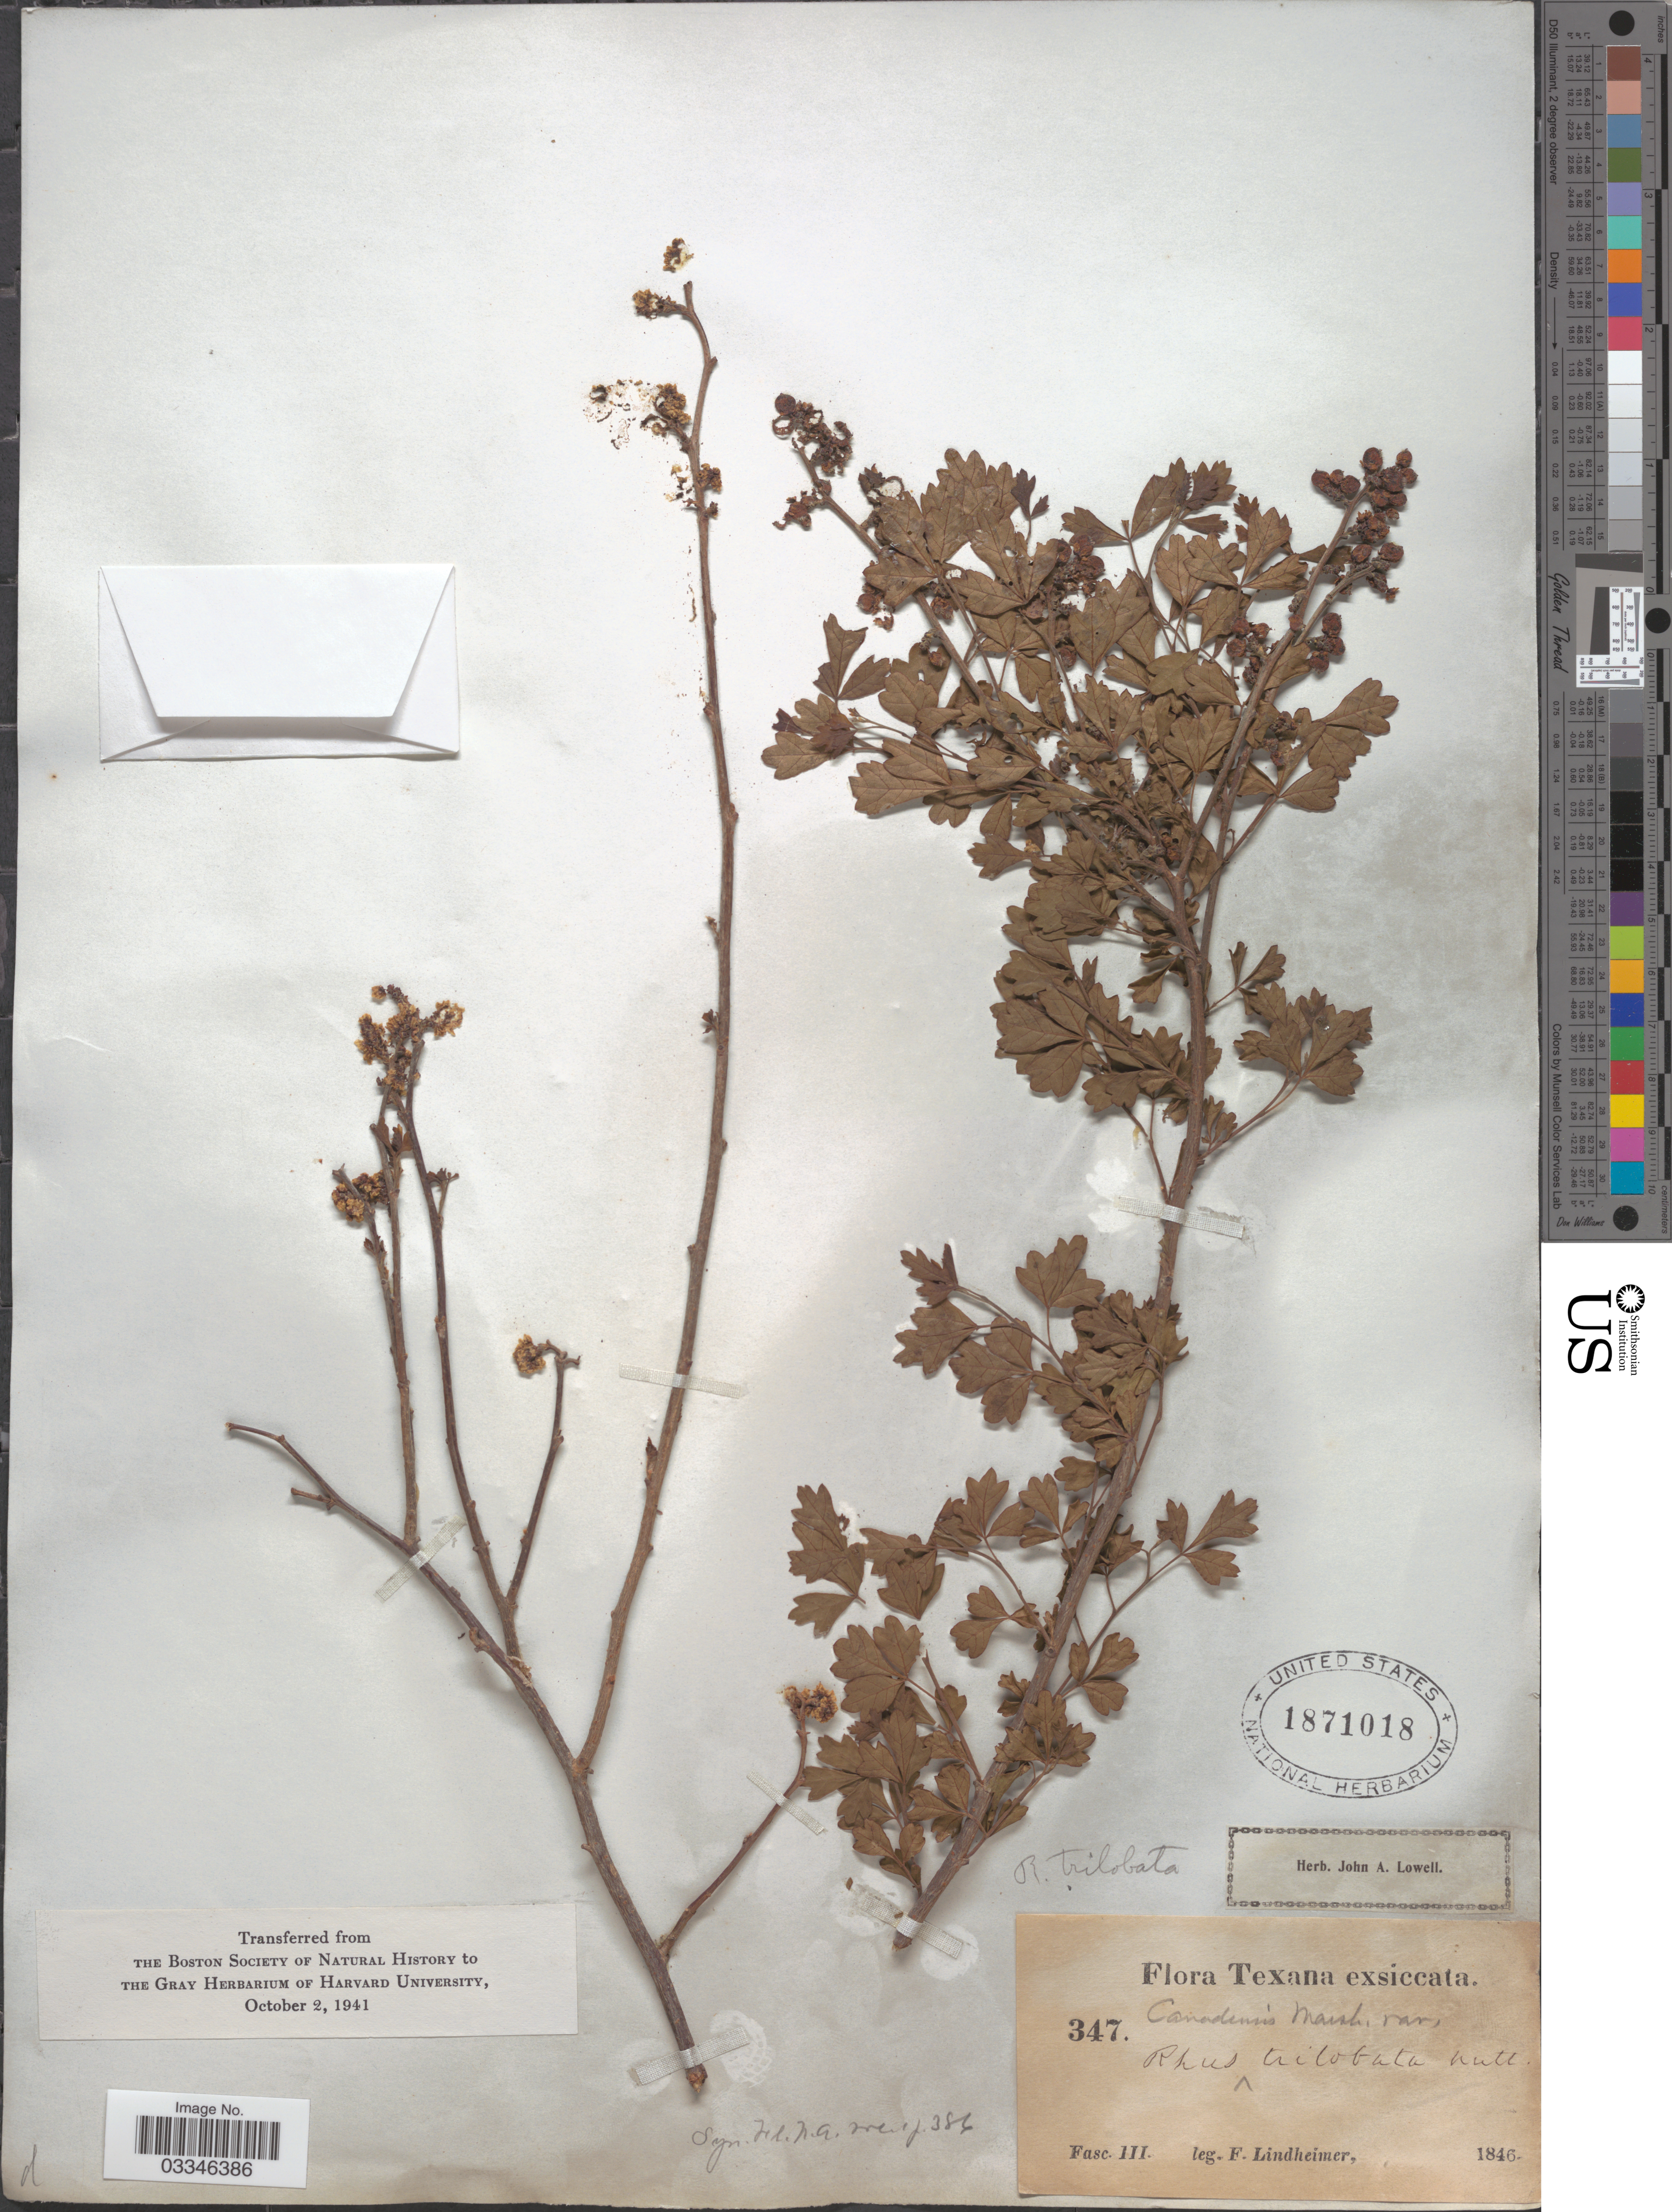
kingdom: Plantae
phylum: Tracheophyta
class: Magnoliopsida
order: Sapindales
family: Anacardiaceae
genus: Rhus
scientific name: Rhus trilobata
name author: Nutt.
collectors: F. Lindheimer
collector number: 347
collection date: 1846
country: United States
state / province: Texas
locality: Fasc III [unsure placement]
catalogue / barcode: US 1871018